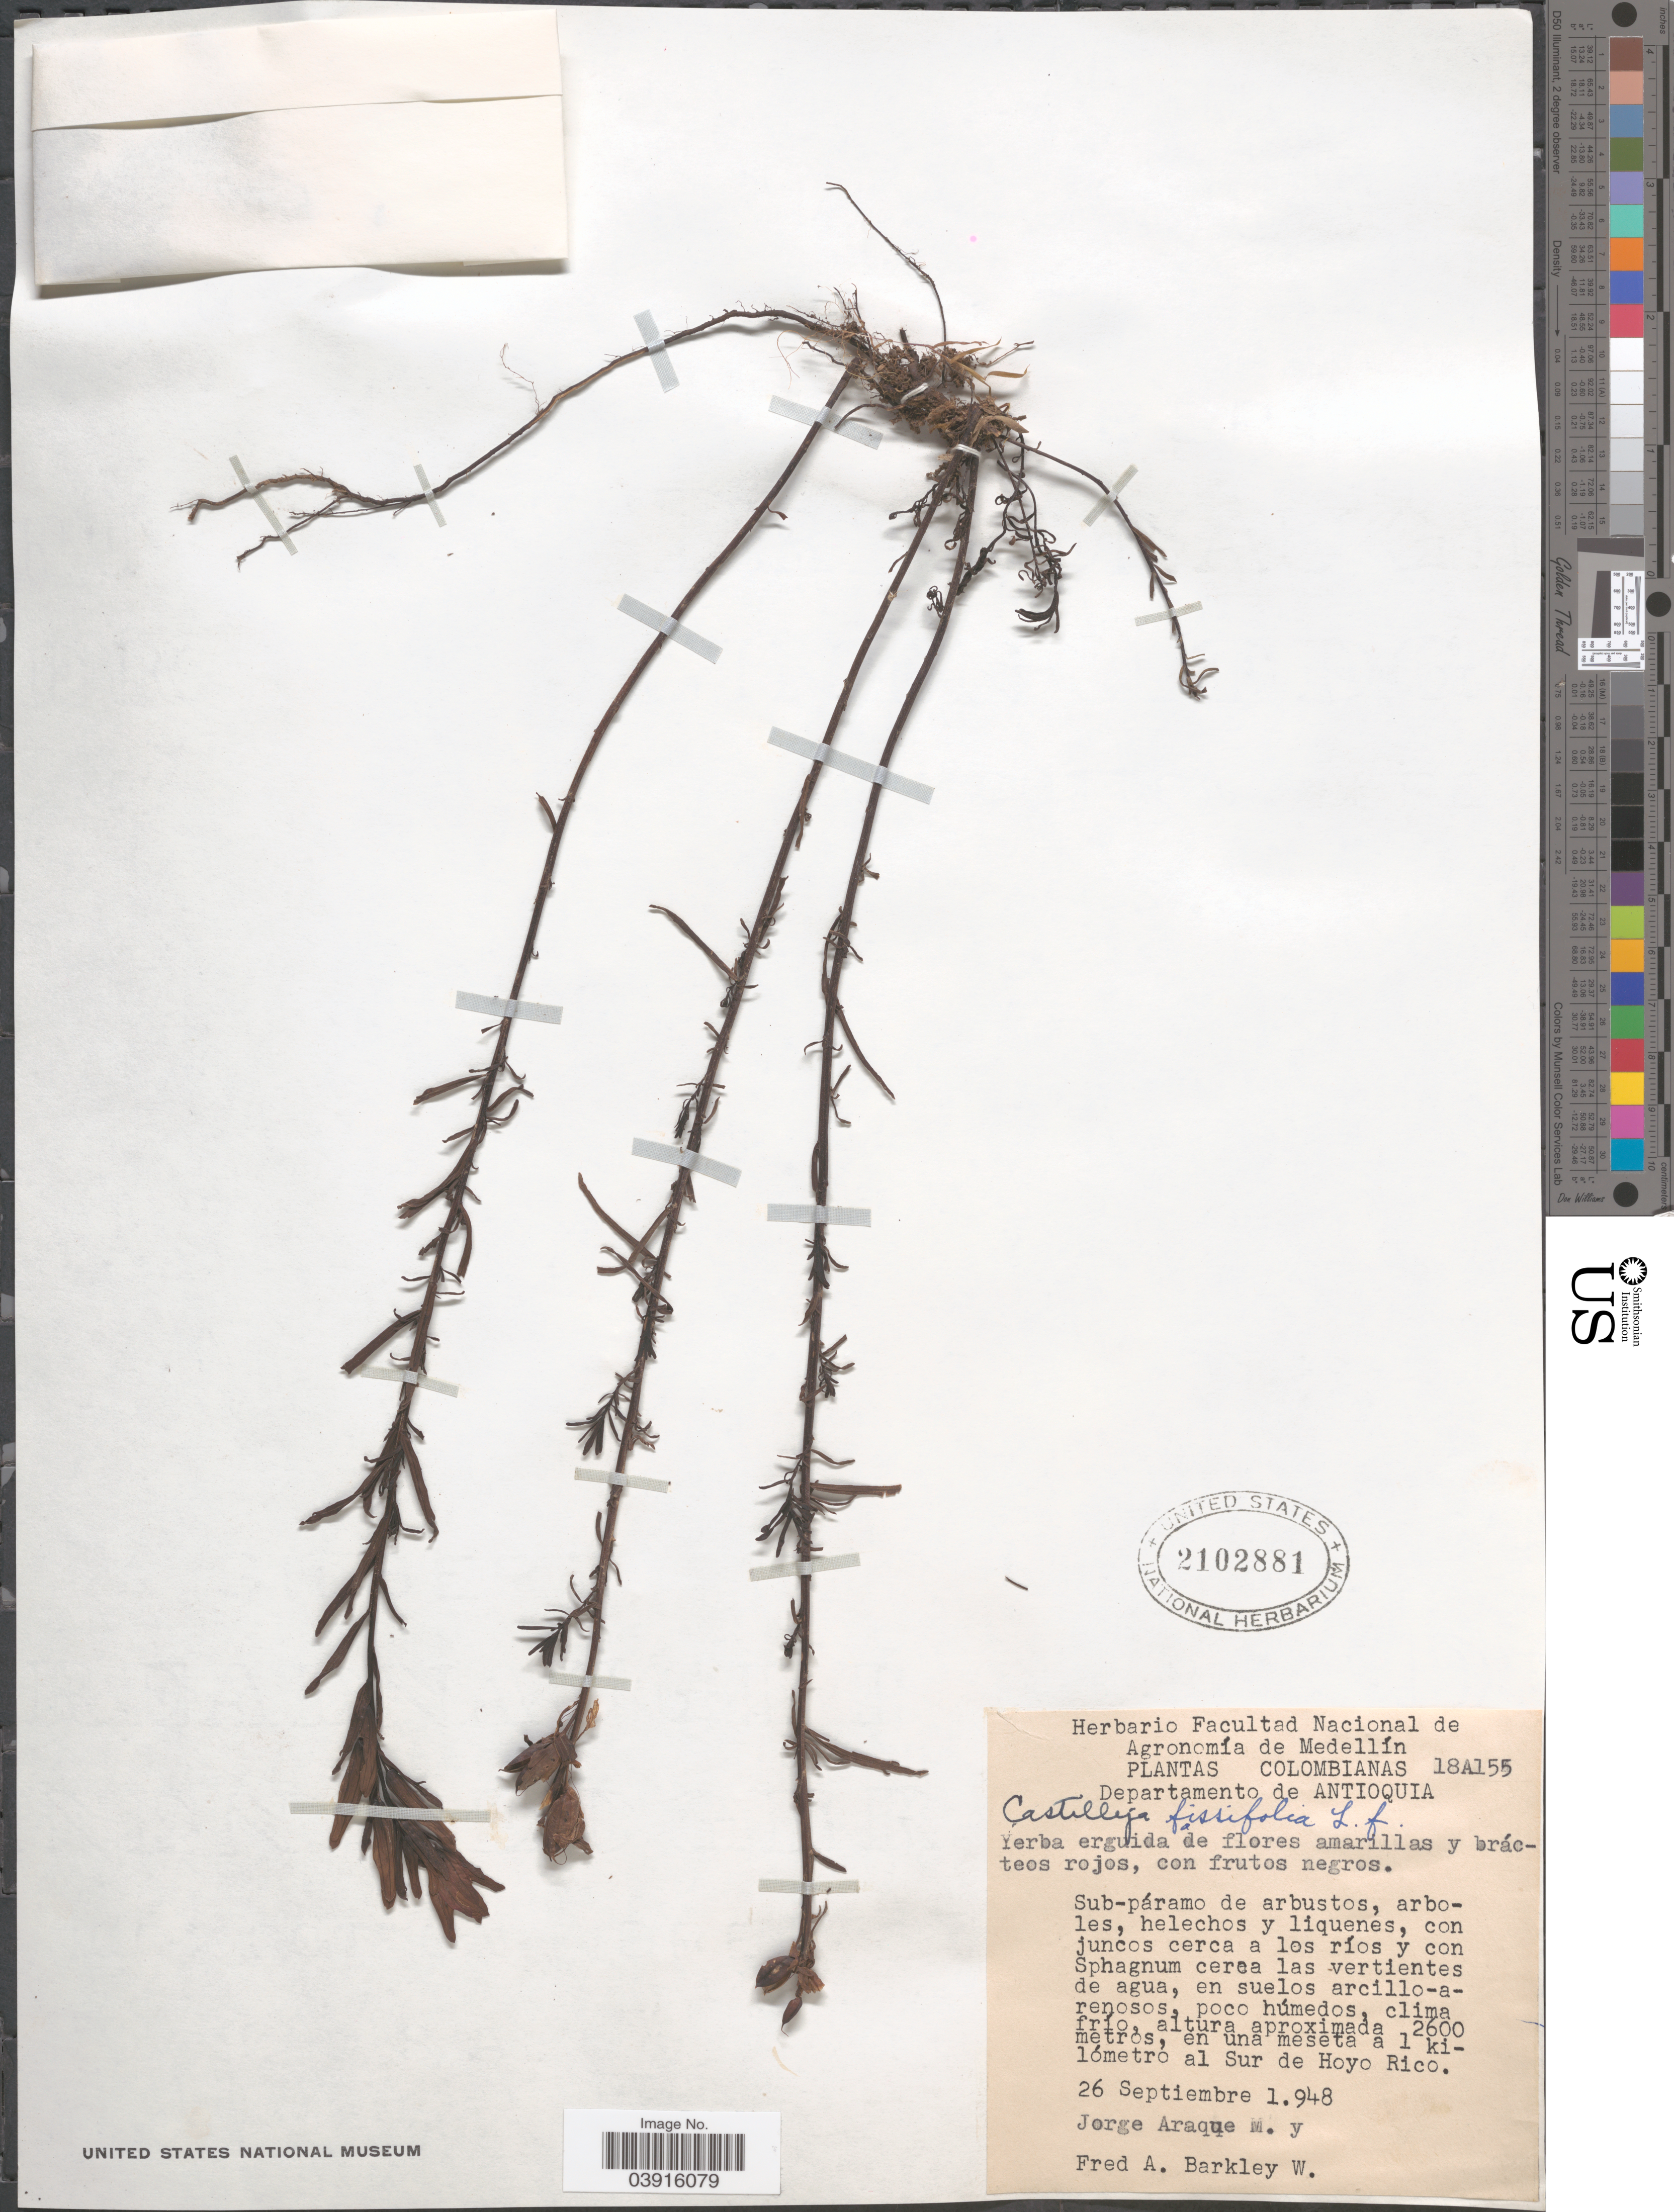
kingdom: Plantae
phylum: Tracheophyta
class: Magnoliopsida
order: Lamiales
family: Orobanchaceae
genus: Castilleja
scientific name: Castilleja fissifolia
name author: L. f.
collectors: J. Araque Molina & F. Barkley W.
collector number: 18A155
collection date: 1948-09-26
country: Colombia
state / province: Antioquia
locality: Departamento de Antioquia. En una meseta a 1 kilómetro al Sur de Hoyo Rico.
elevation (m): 2600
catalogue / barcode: US 2102881